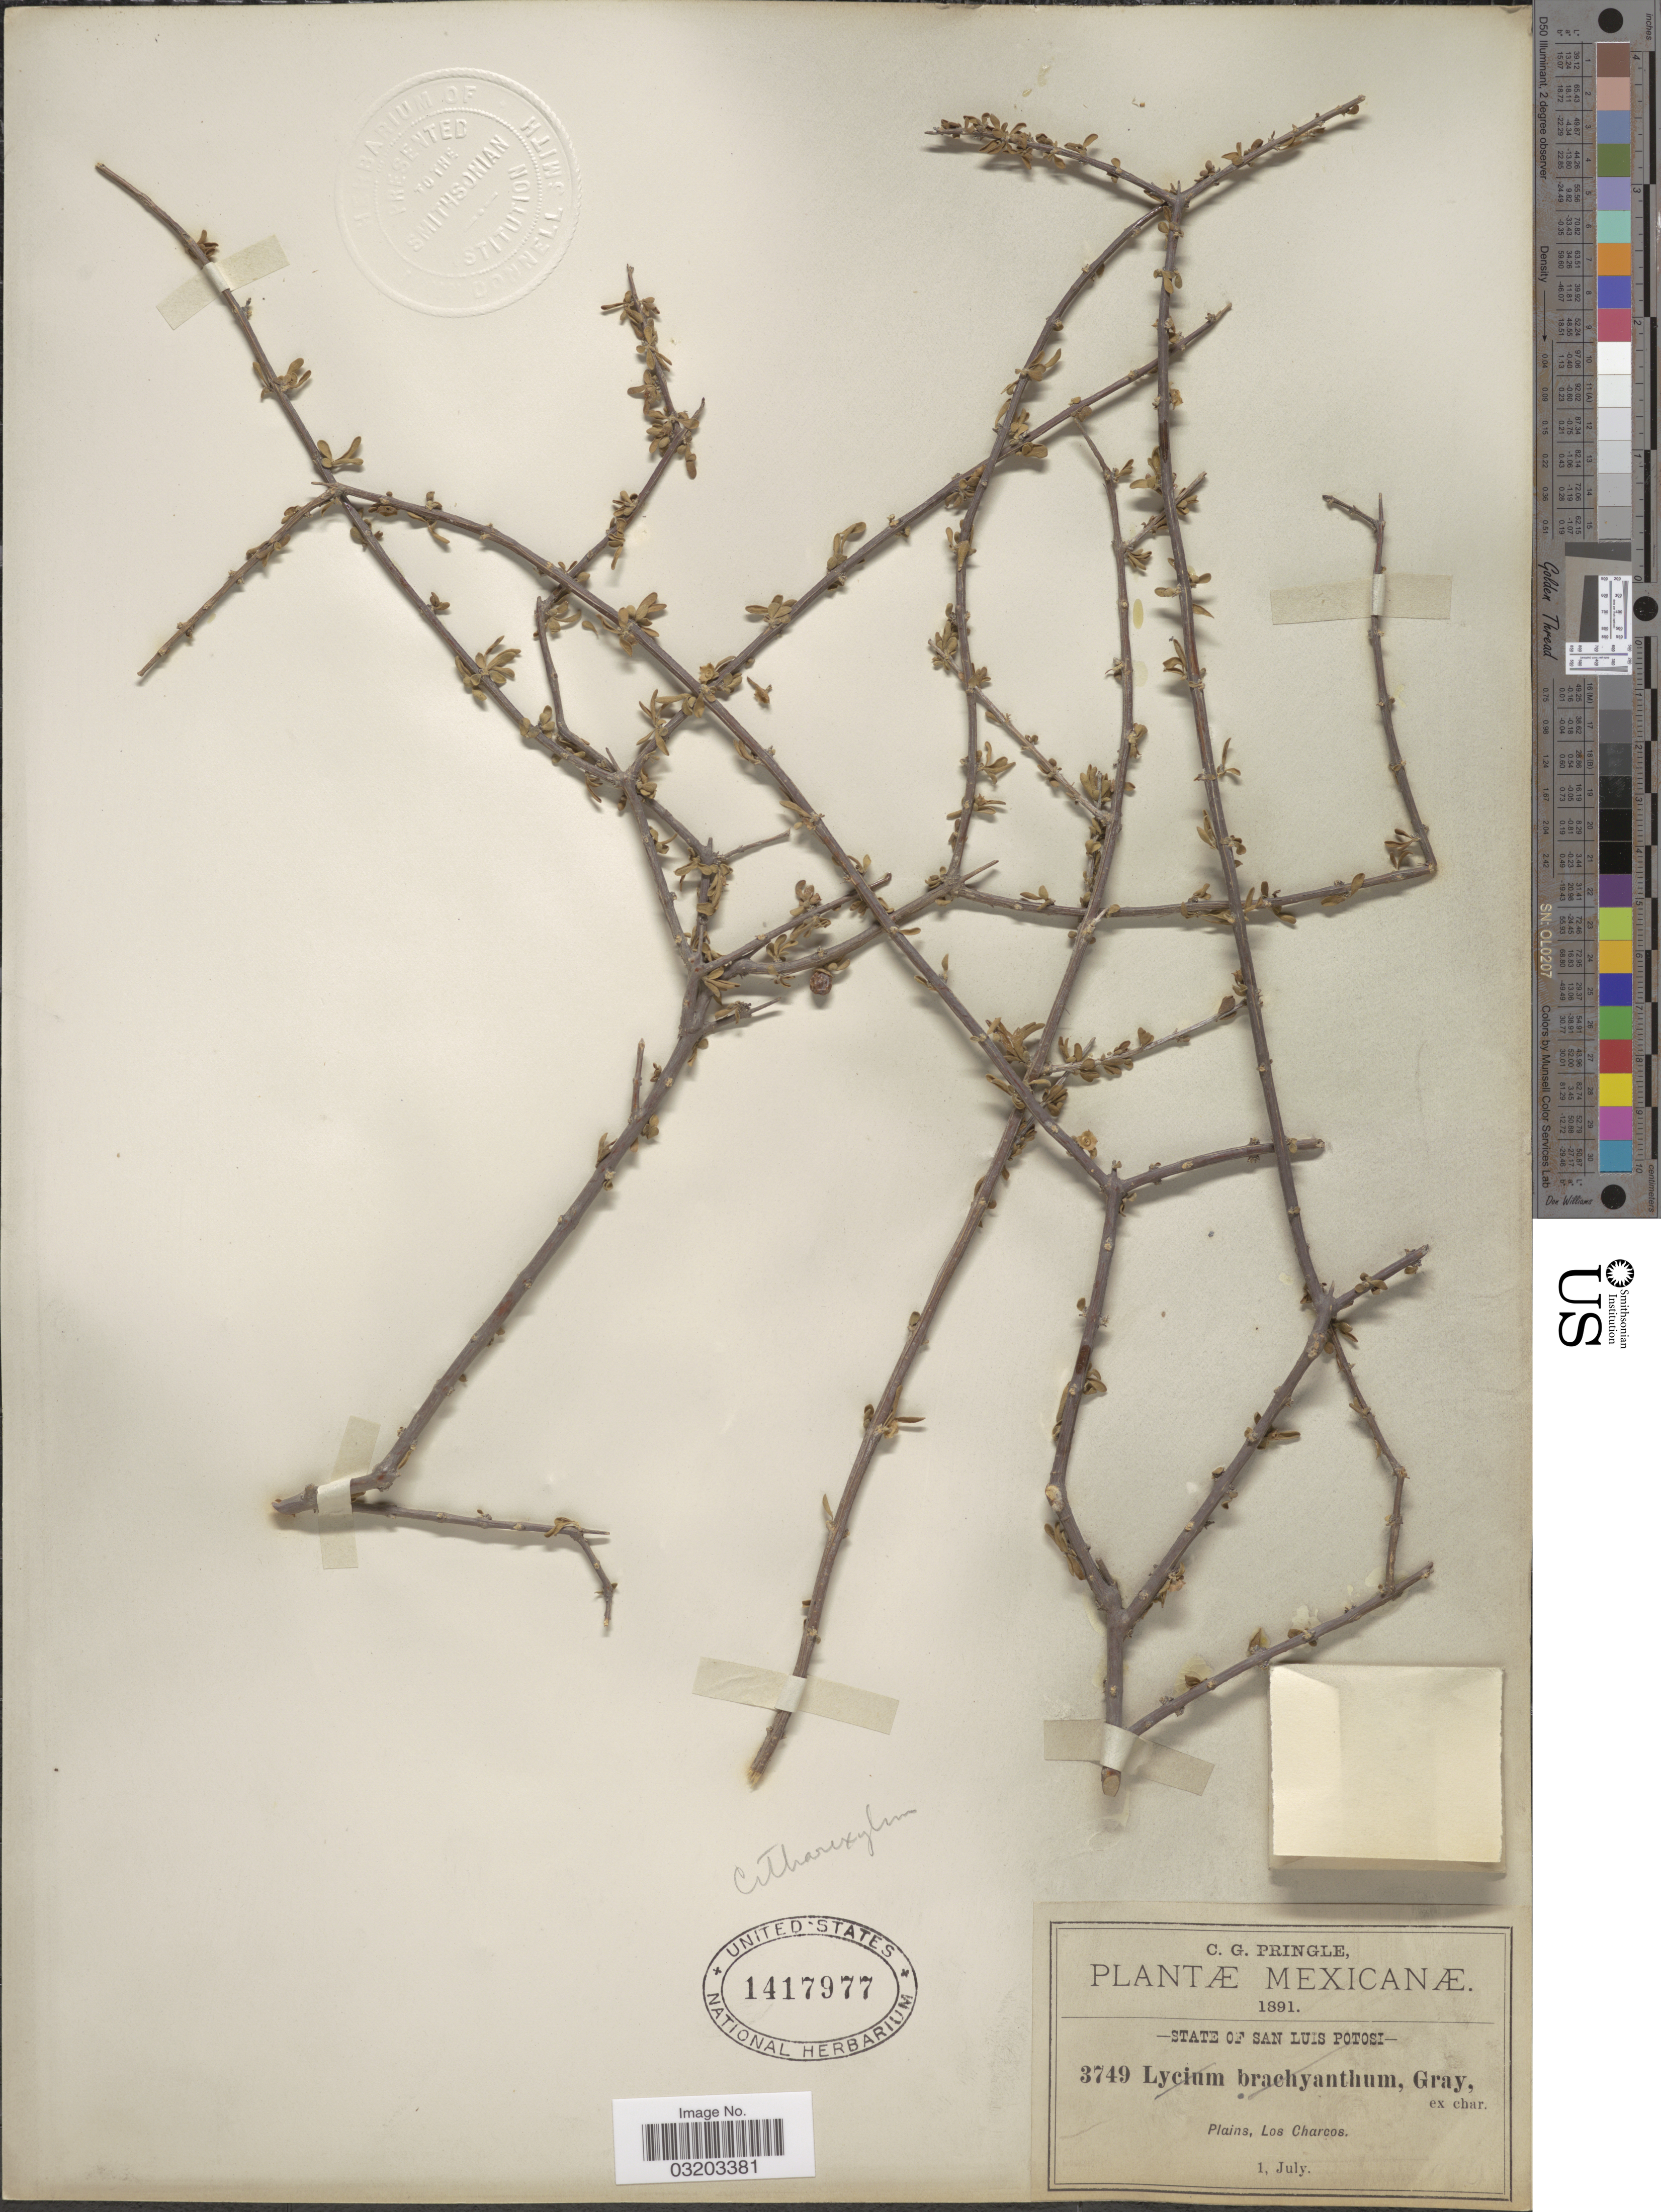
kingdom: Plantae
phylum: Tracheophyta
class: Magnoliopsida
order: Lamiales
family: Verbenaceae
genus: Citharexylum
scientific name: Citharexylum brachyanthum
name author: (A. Gray ex Hemsl.) A. Gray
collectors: C. G. Pringle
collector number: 3749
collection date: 1891-07-01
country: Mexico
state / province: San Luis Potosí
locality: Plains, Los Charcos.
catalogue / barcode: US 1417977